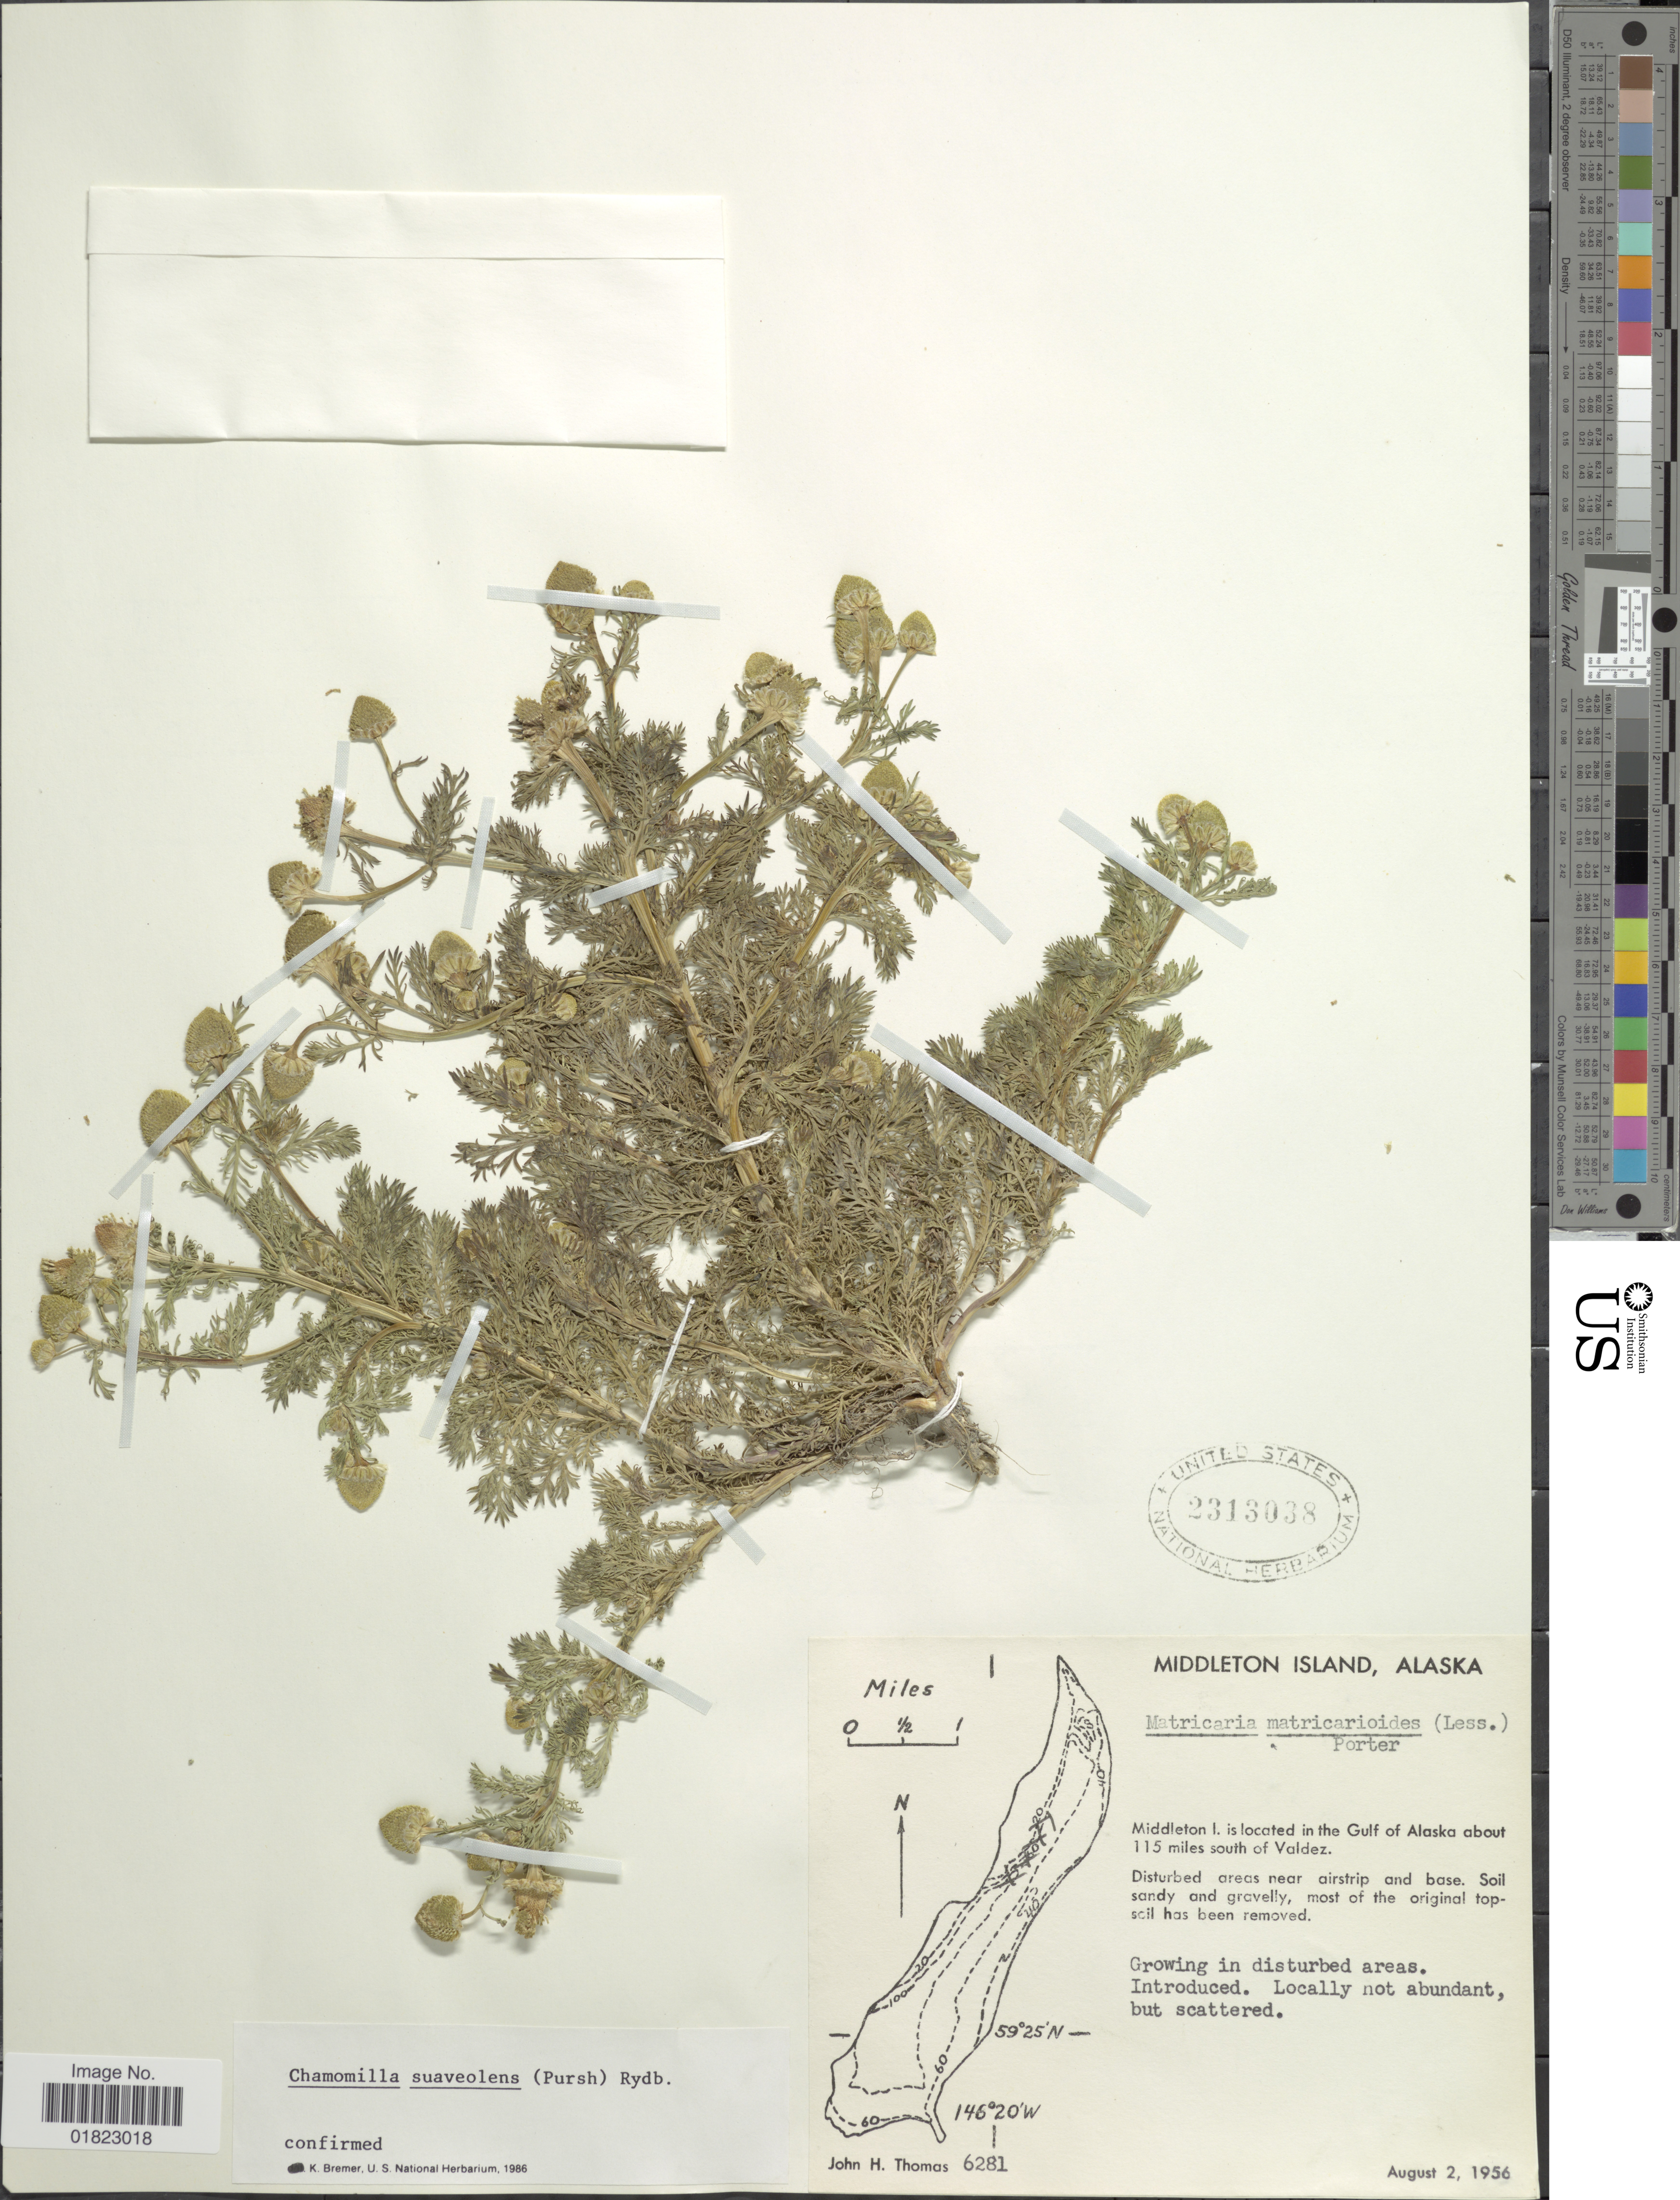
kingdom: Plantae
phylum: Tracheophyta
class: Magnoliopsida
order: Asterales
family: Asteraceae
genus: Matricaria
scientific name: Matricaria matricarioides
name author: (Less.) Porter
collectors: J. H. Thomas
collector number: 6281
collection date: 1956-08-02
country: United States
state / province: Alaska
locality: Middleton Island, Alaska. Middleton I. is located in the Gulf of Alaska about 115 miles south of Valdez.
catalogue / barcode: US 2313038